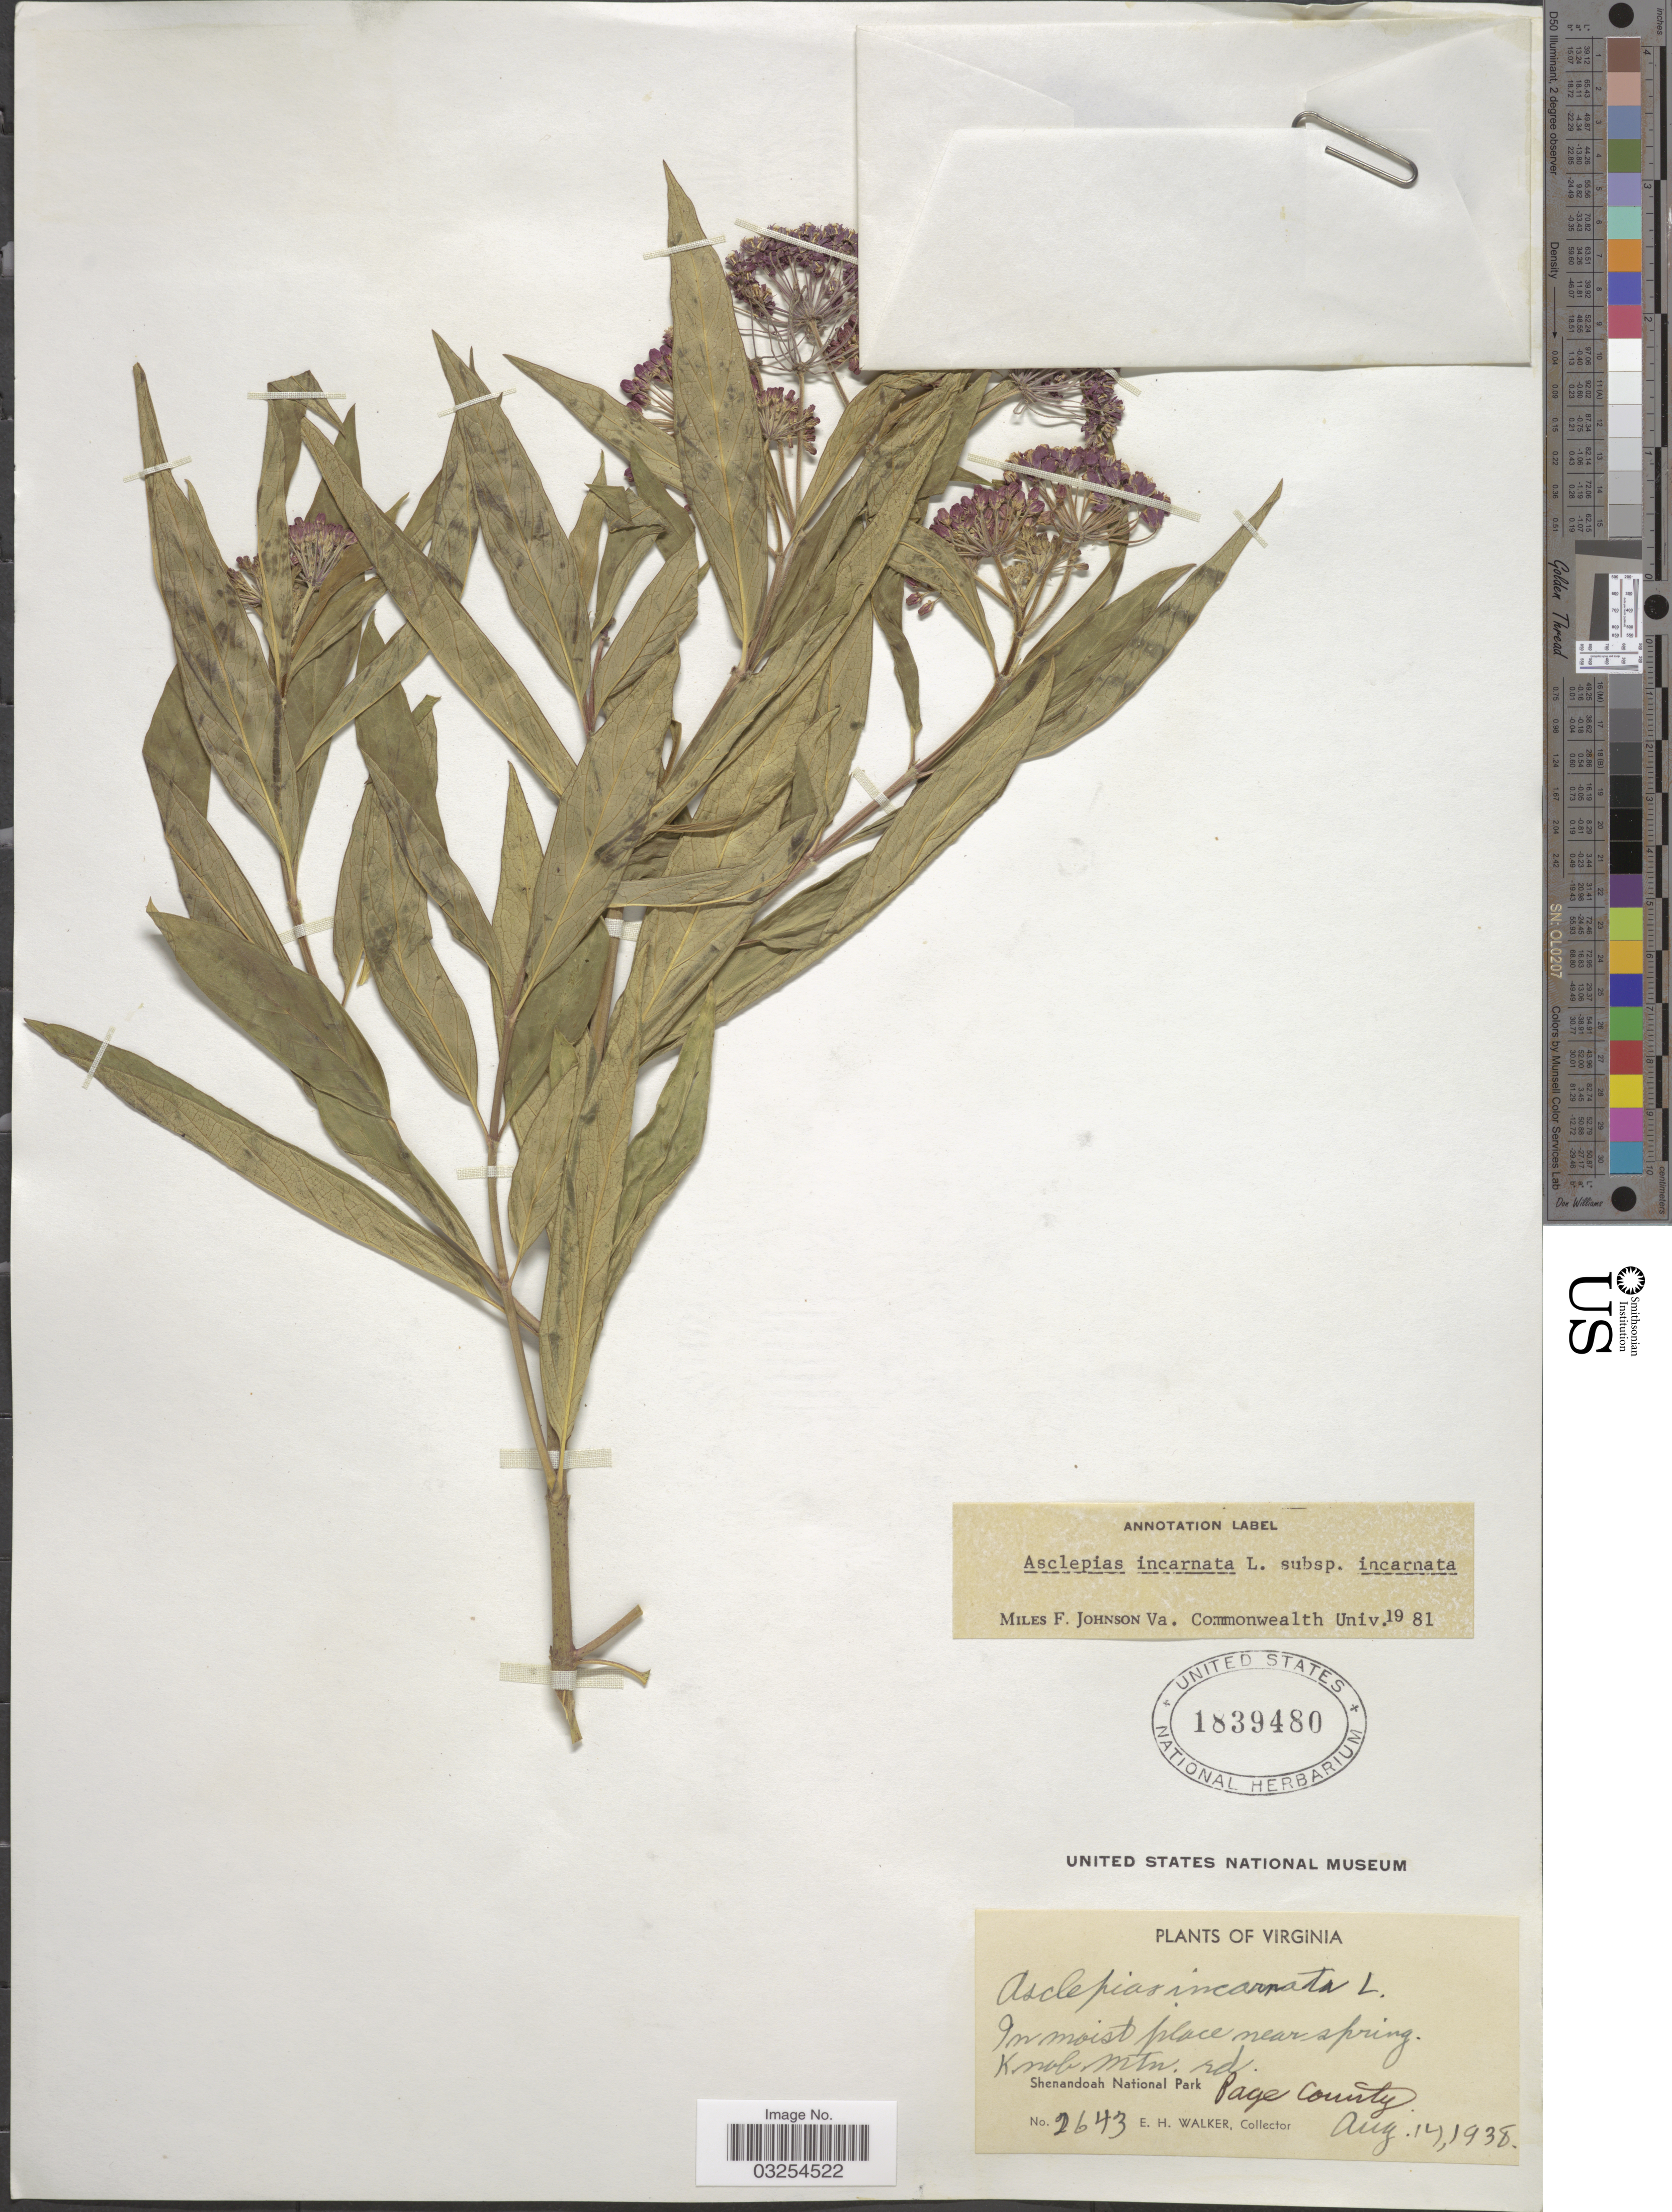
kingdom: Plantae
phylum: Tracheophyta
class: Magnoliopsida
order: Gentianales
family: Apocynaceae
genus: Asclepias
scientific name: Asclepias incarnata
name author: L.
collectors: E. H. Walker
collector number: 2643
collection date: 1938-08-14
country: United States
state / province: Virginia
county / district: Page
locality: In moist place near spring. Knob Mtn. rd. Shenandoah National Park, Page County.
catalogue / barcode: US 1839480